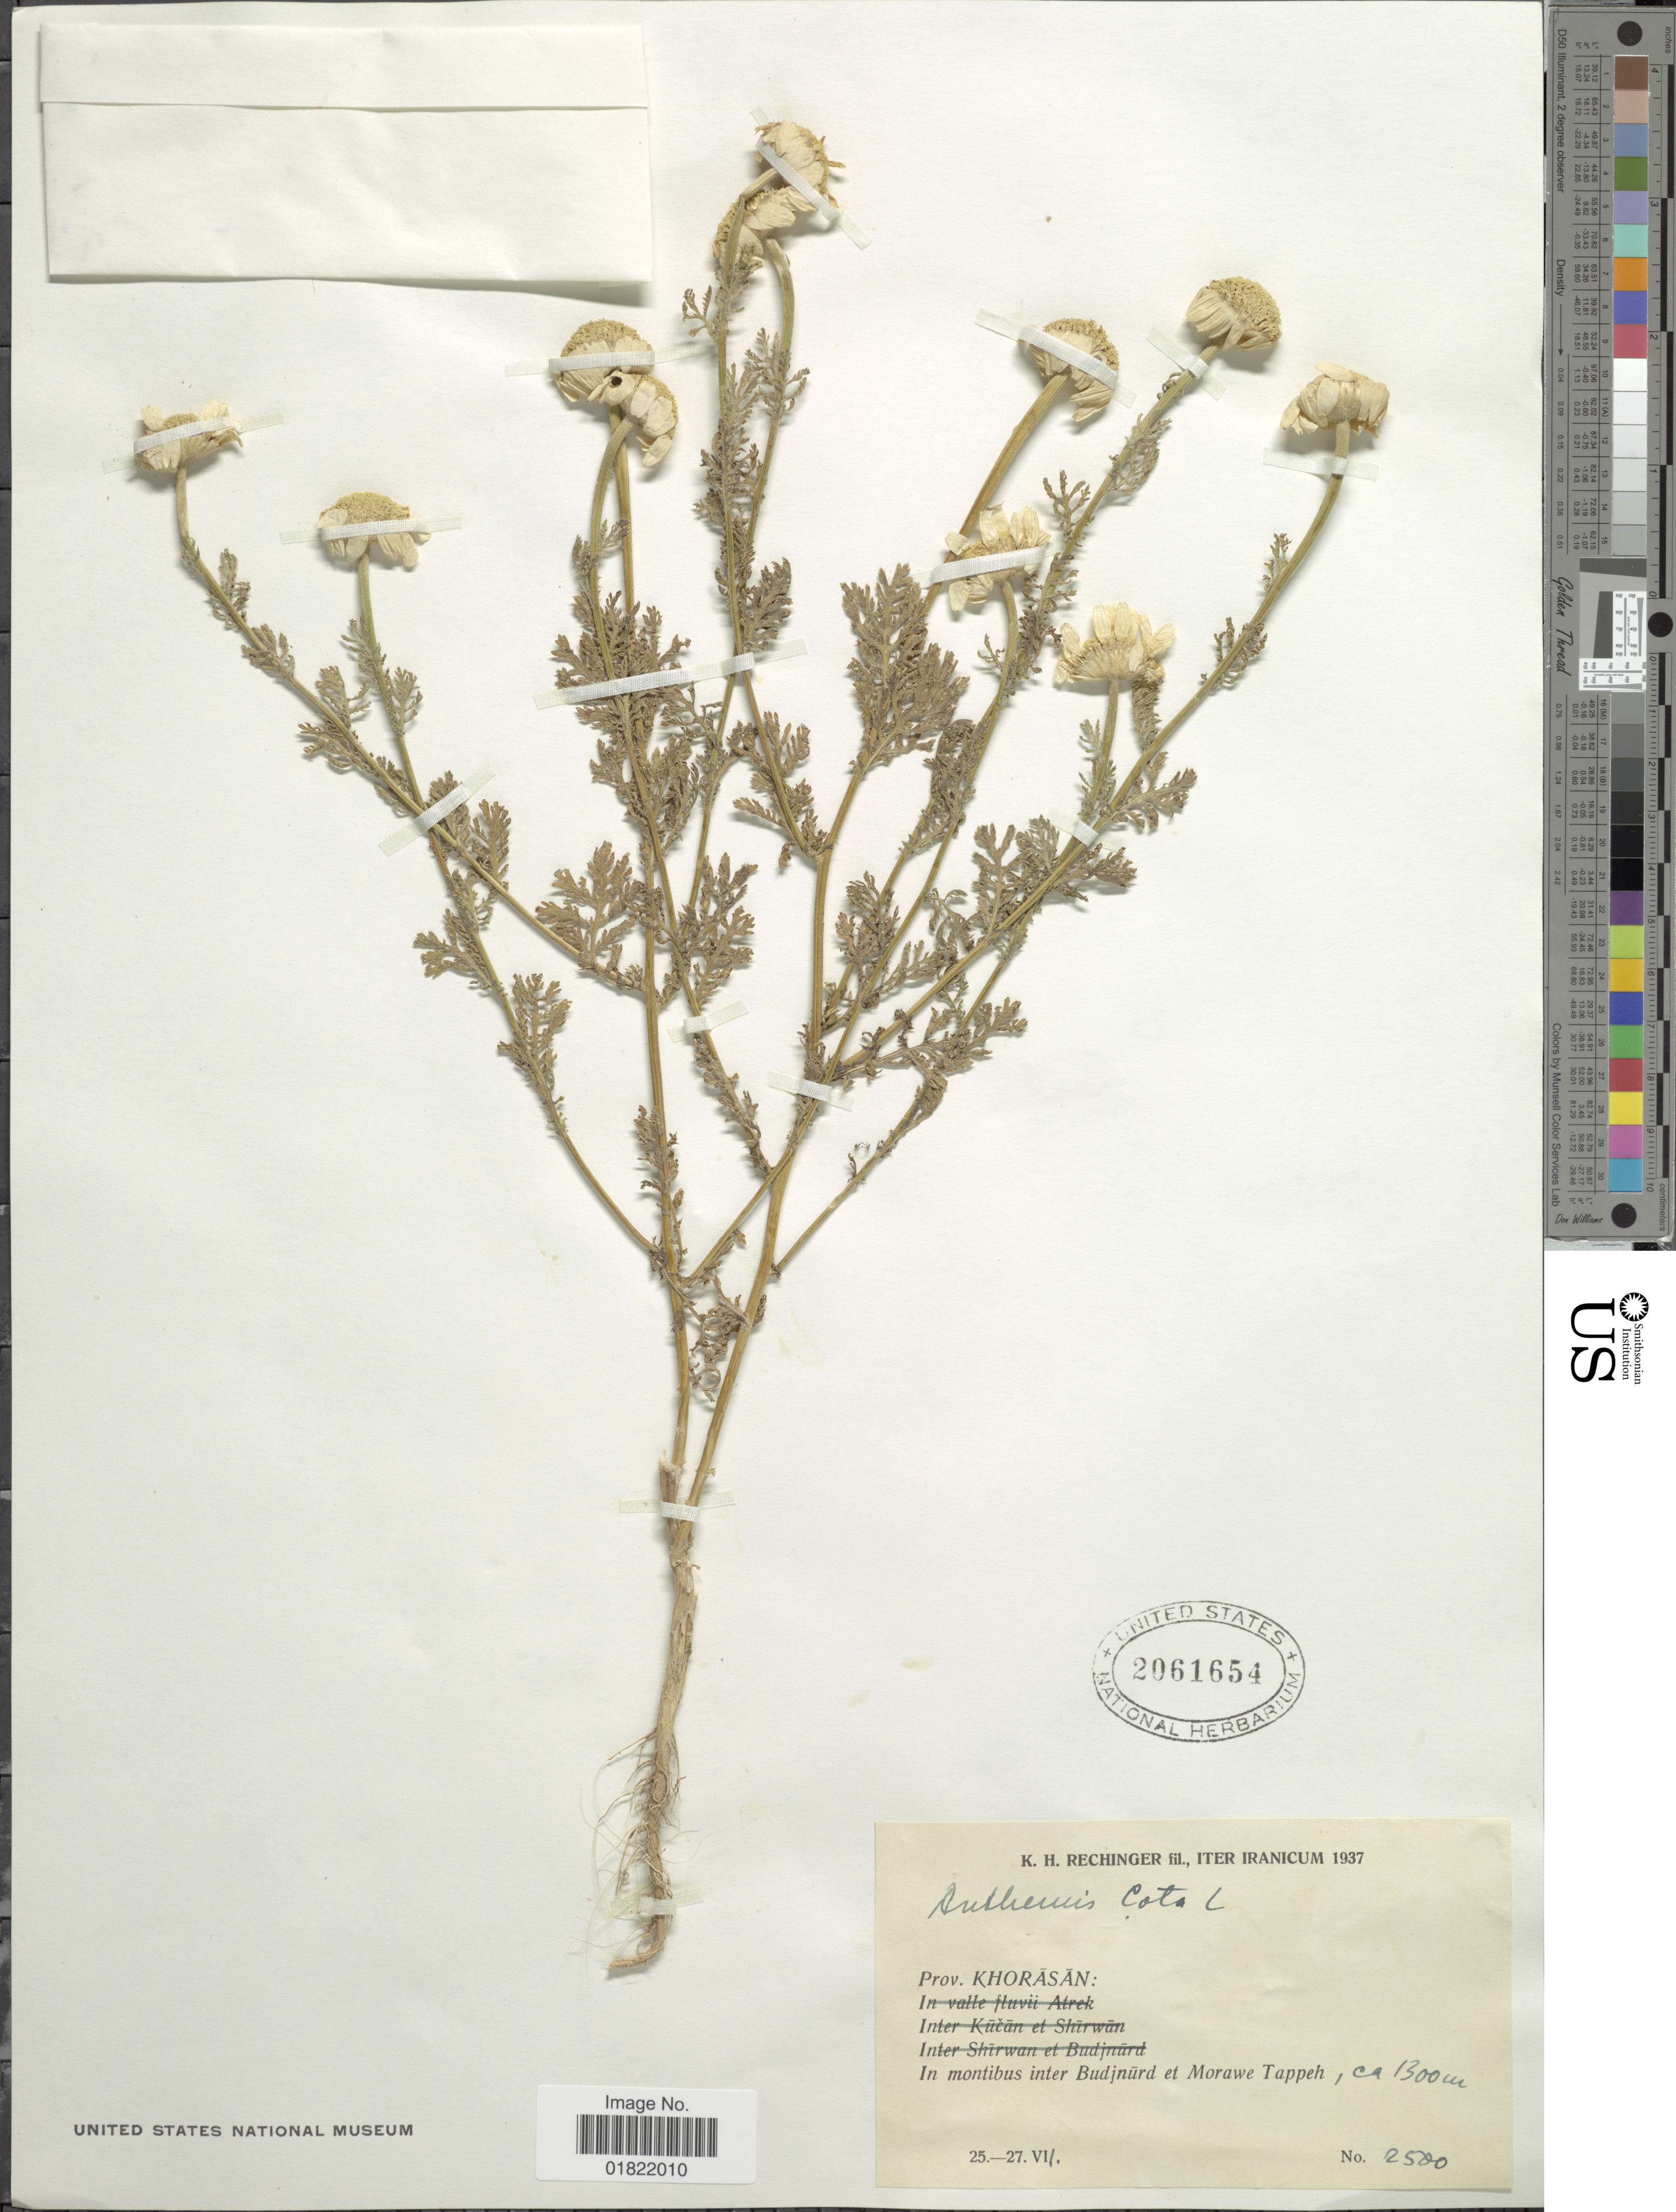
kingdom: Plantae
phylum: Tracheophyta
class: Magnoliopsida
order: Asterales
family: Asteraceae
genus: Anthemis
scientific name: Anthemis cotula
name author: L.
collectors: K. H. Rechinger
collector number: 2500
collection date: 1937-07-25/1937-07-27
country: Iran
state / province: Khorasan [obsolete]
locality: In montibus inter Budjnurd et Morawe Tappeh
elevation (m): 1300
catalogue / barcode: US 2061654